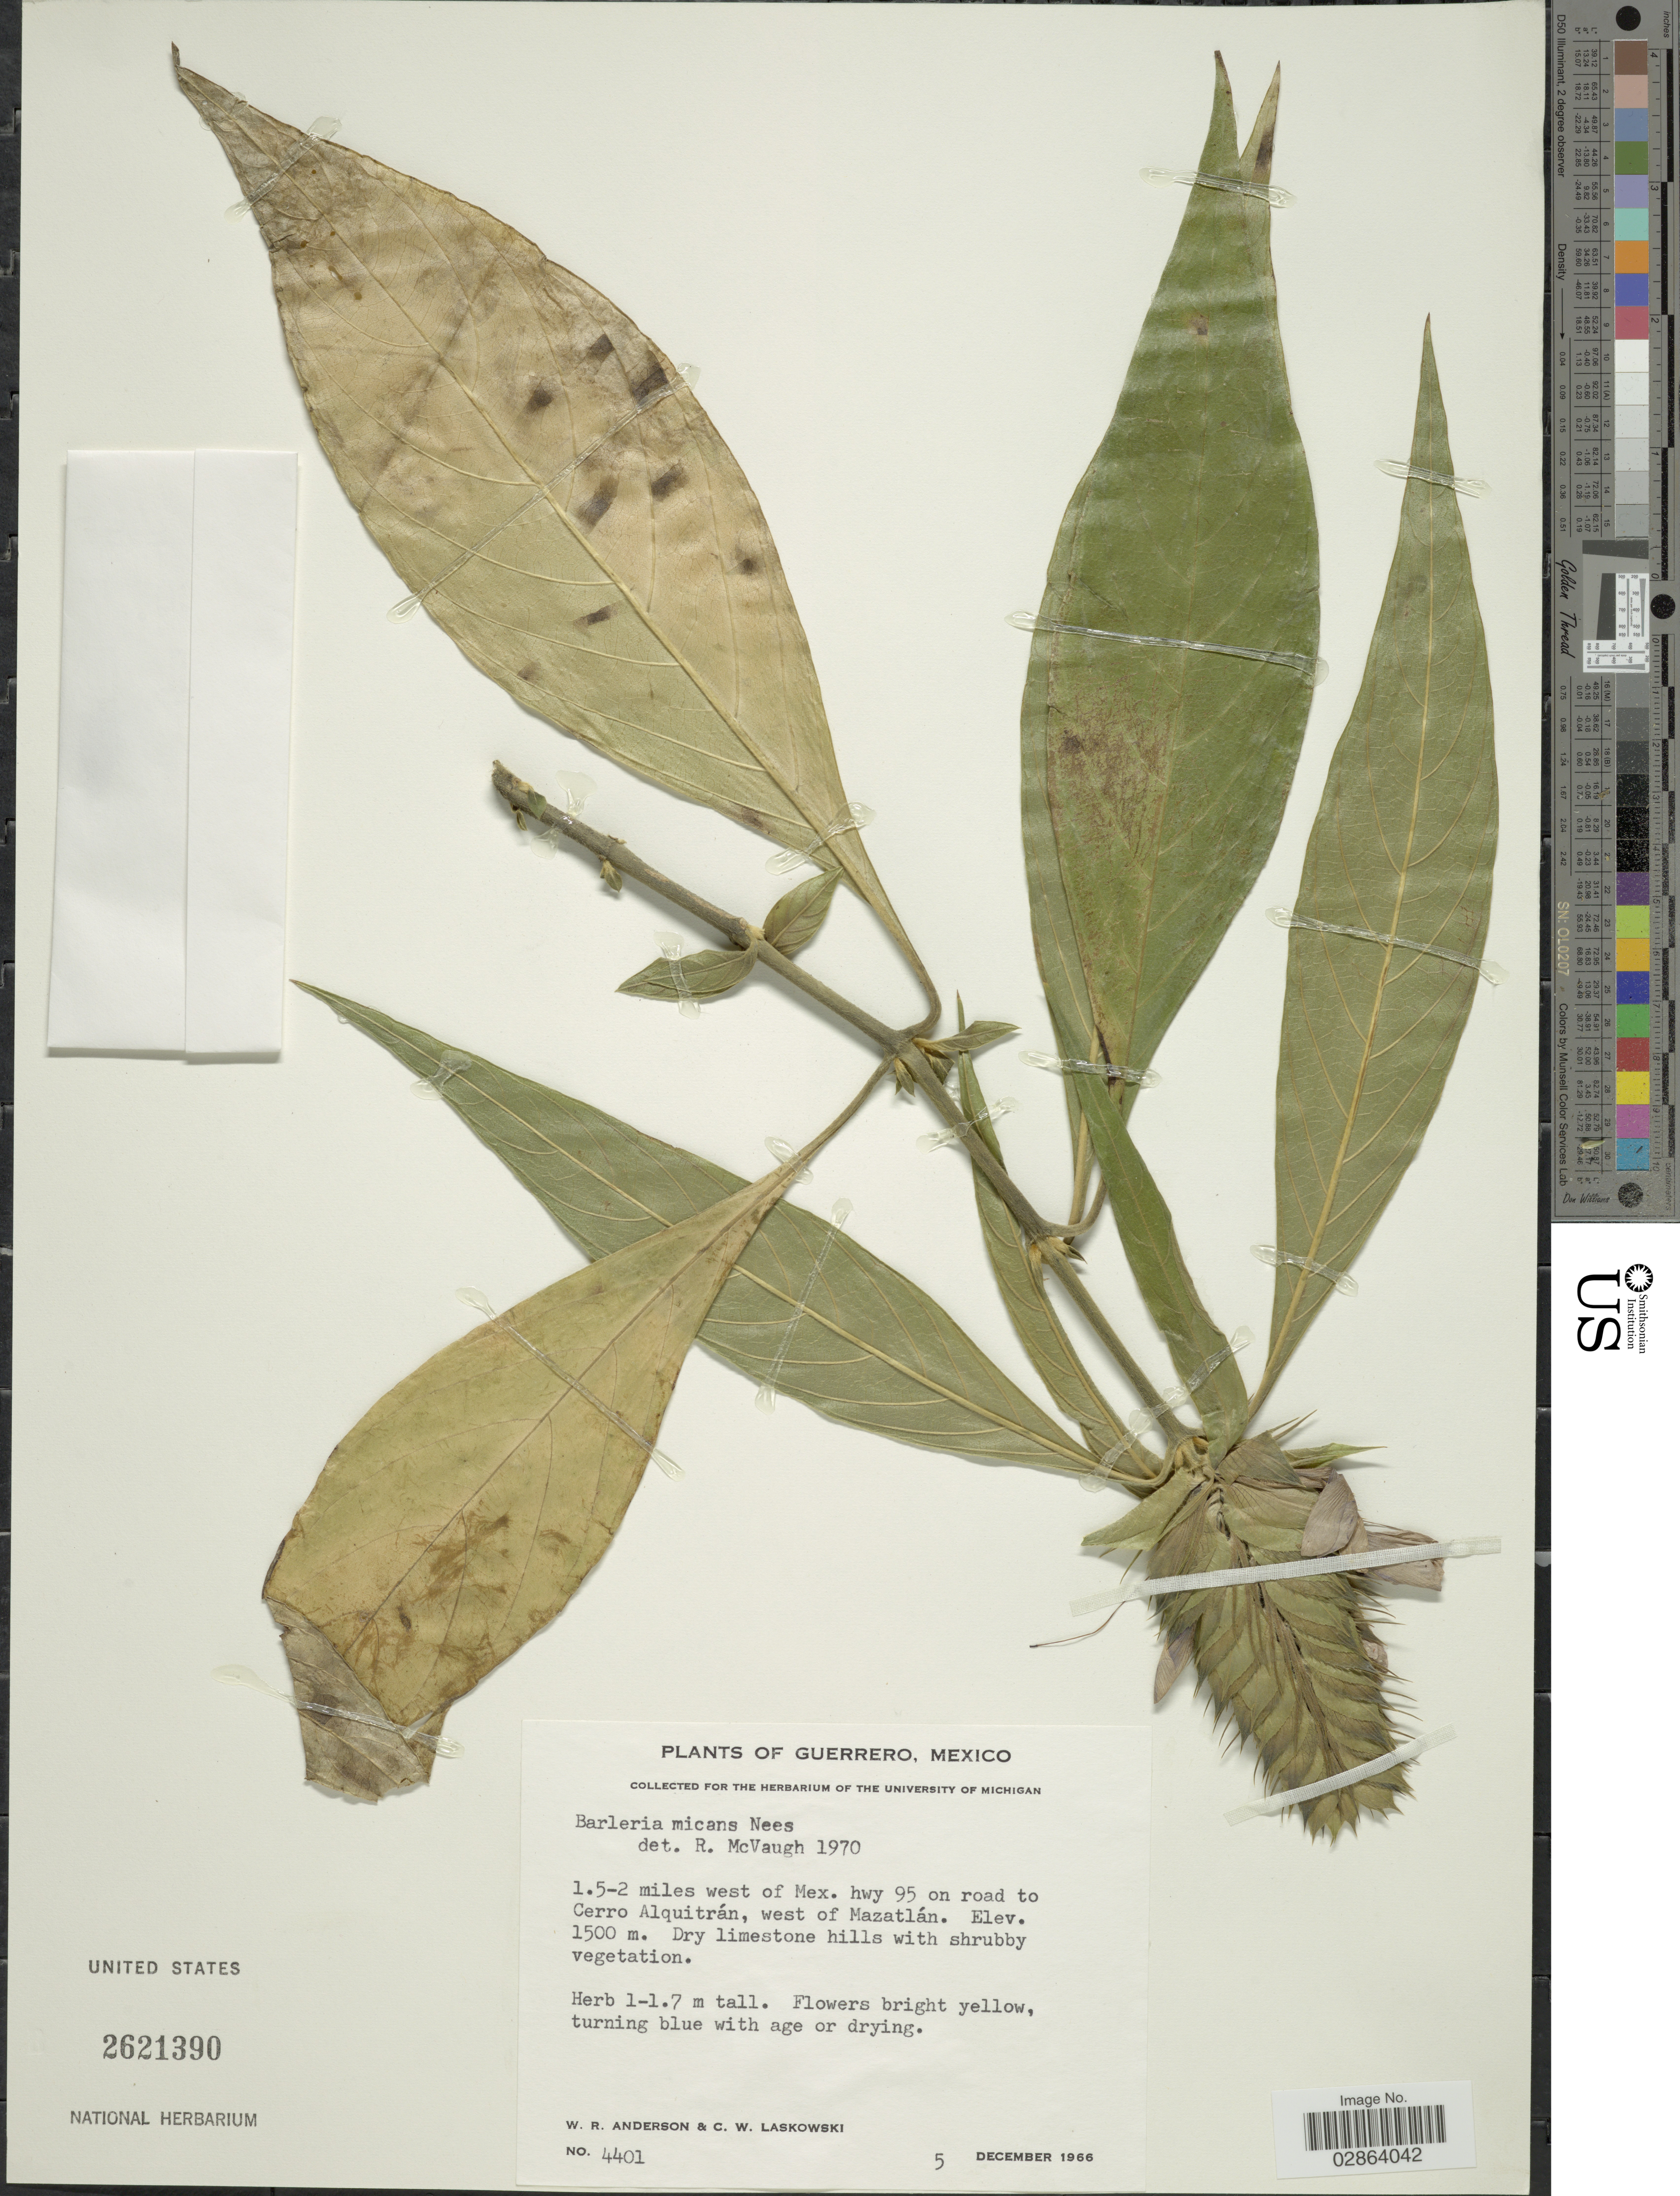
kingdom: Plantae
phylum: Tracheophyta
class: Magnoliopsida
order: Lamiales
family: Acanthaceae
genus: Barleria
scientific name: Barleria oenotheroides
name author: Dum. Cours.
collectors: W. Anderson & C. Laskowski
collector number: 4401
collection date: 1966-12-05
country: Mexico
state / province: Guerrero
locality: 1.5-2 miles west of Mex. hwy 95 on road to Cerro Alquitrán, west of Mazatlan.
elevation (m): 1500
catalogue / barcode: US 2621390